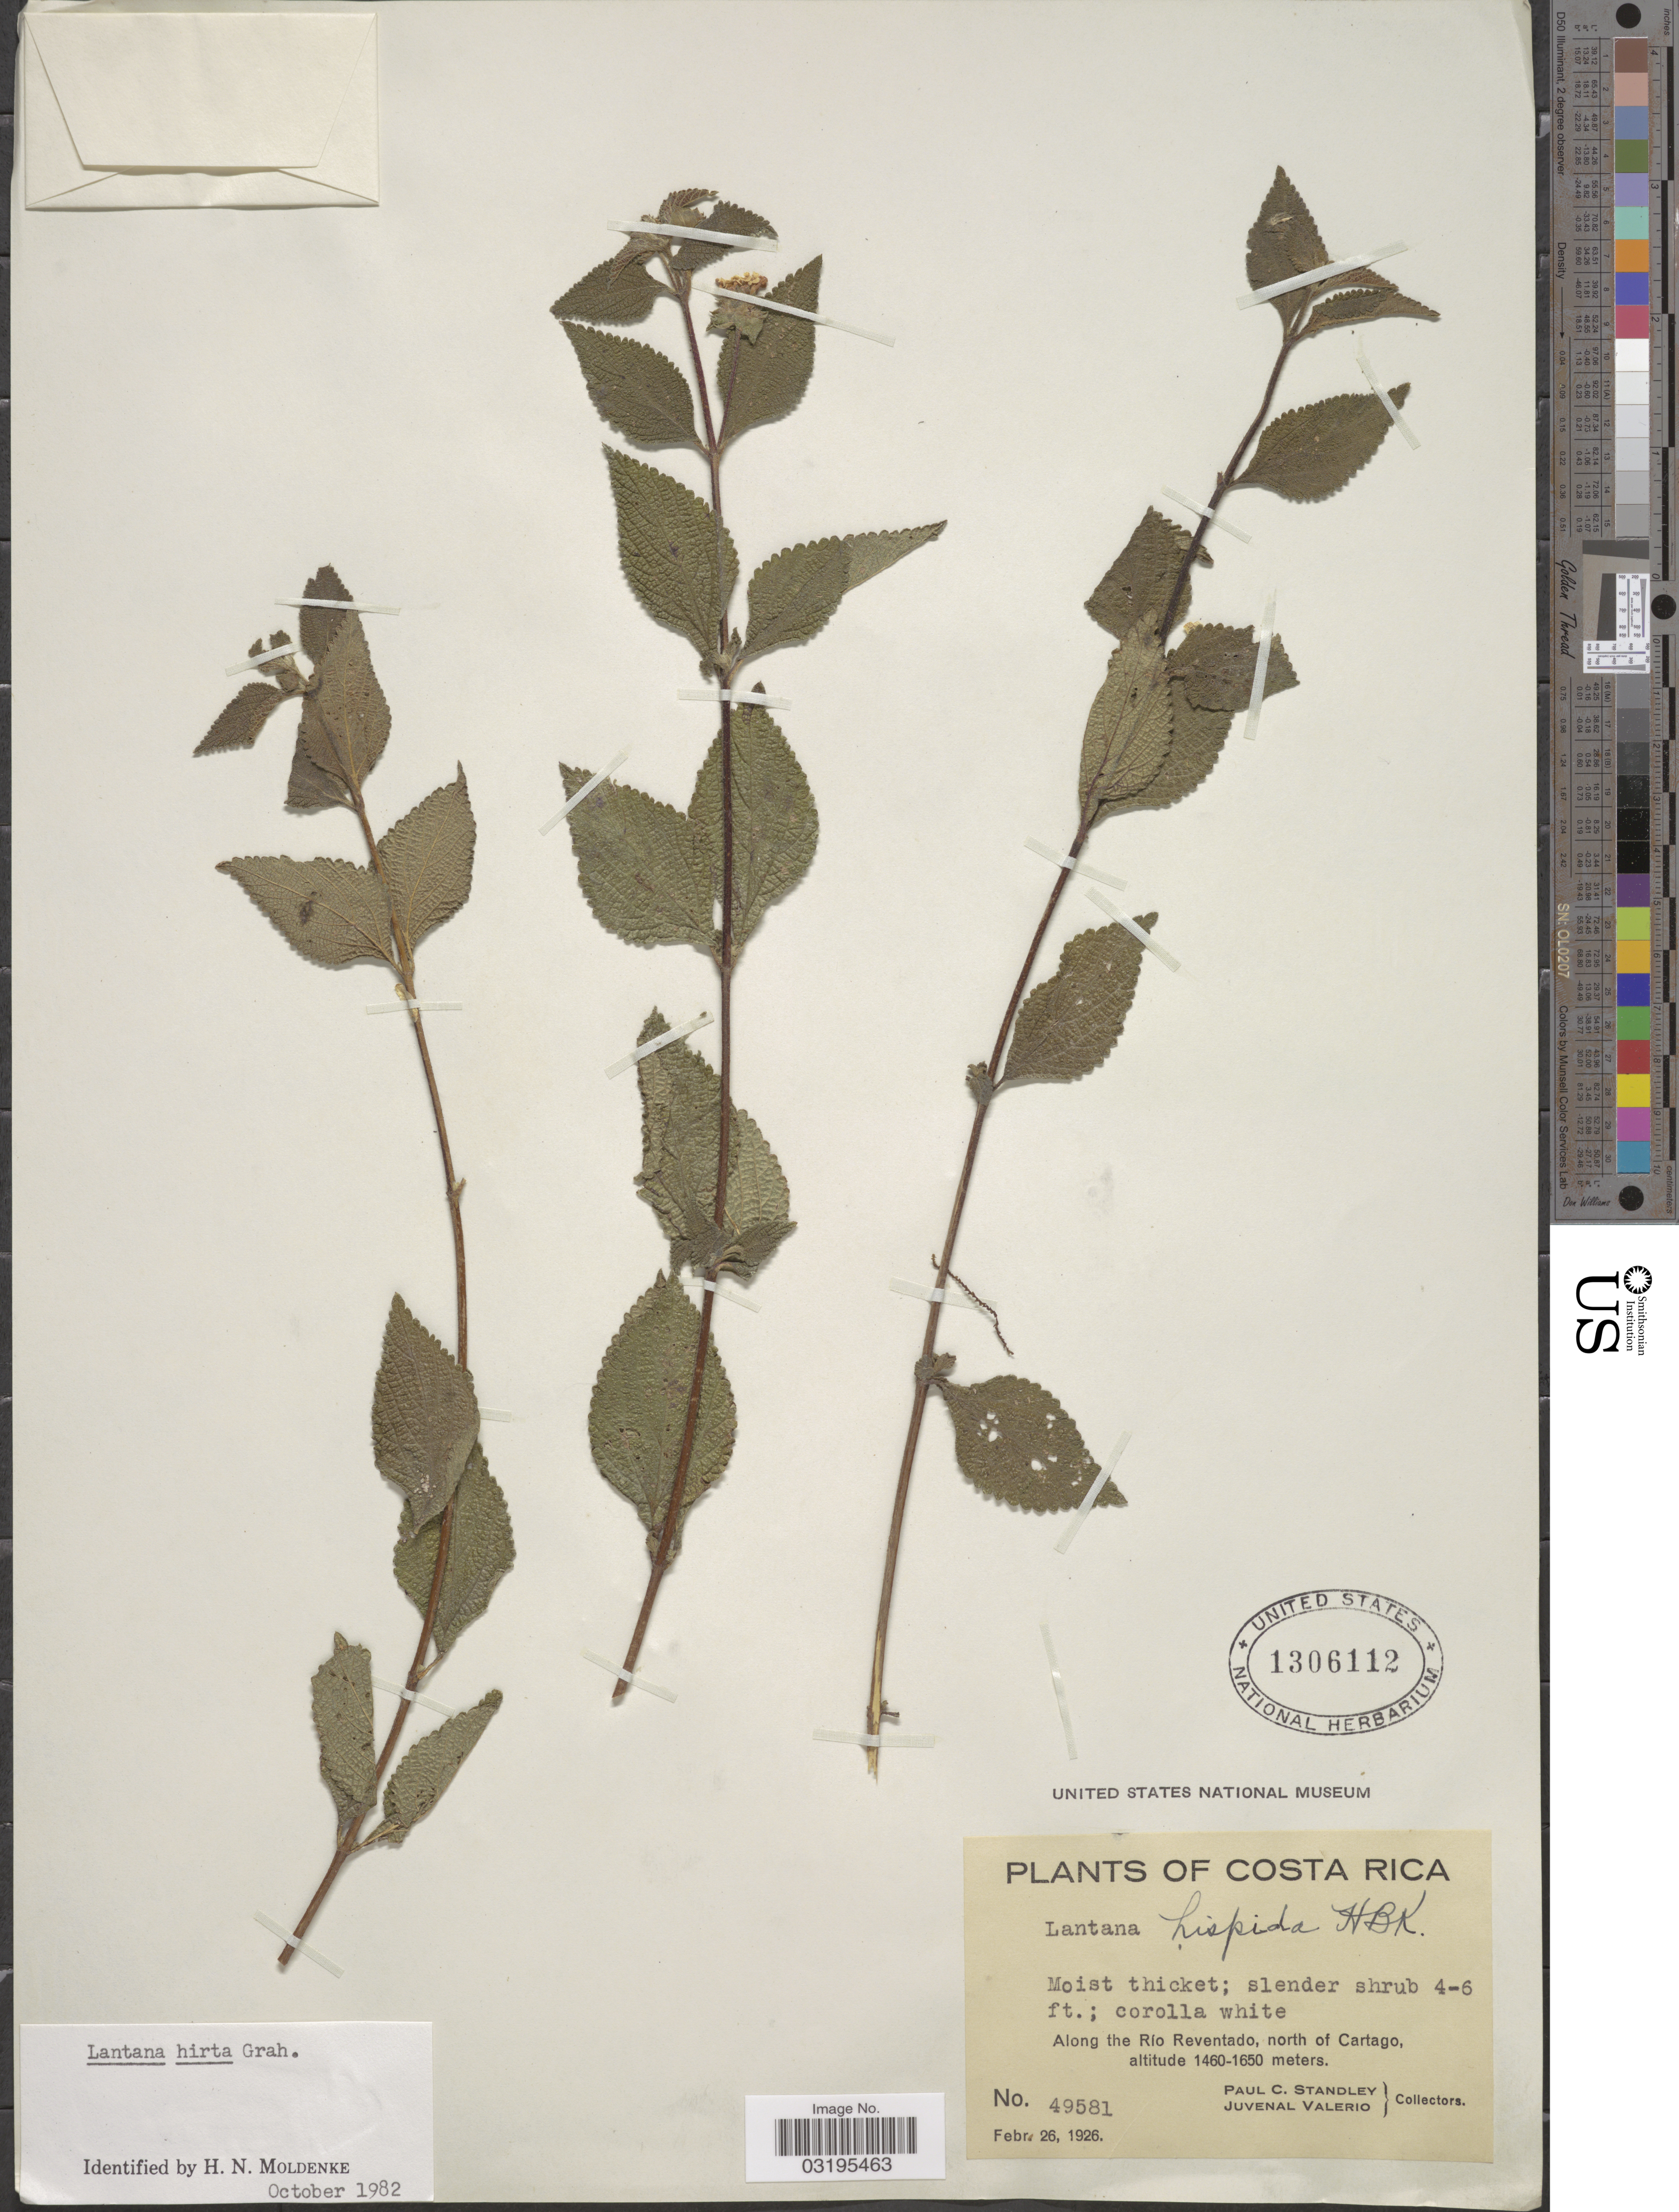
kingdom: Plantae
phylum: Tracheophyta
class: Magnoliopsida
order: Lamiales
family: Verbenaceae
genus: Lantana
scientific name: Lantana hirta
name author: Graham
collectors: P. C. Standley & J. Valerio R.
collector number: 49581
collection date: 1926-02-26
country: Costa Rica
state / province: Cartago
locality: Along the Río Reventado, north of Cartago.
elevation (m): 1460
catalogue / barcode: US 1306112